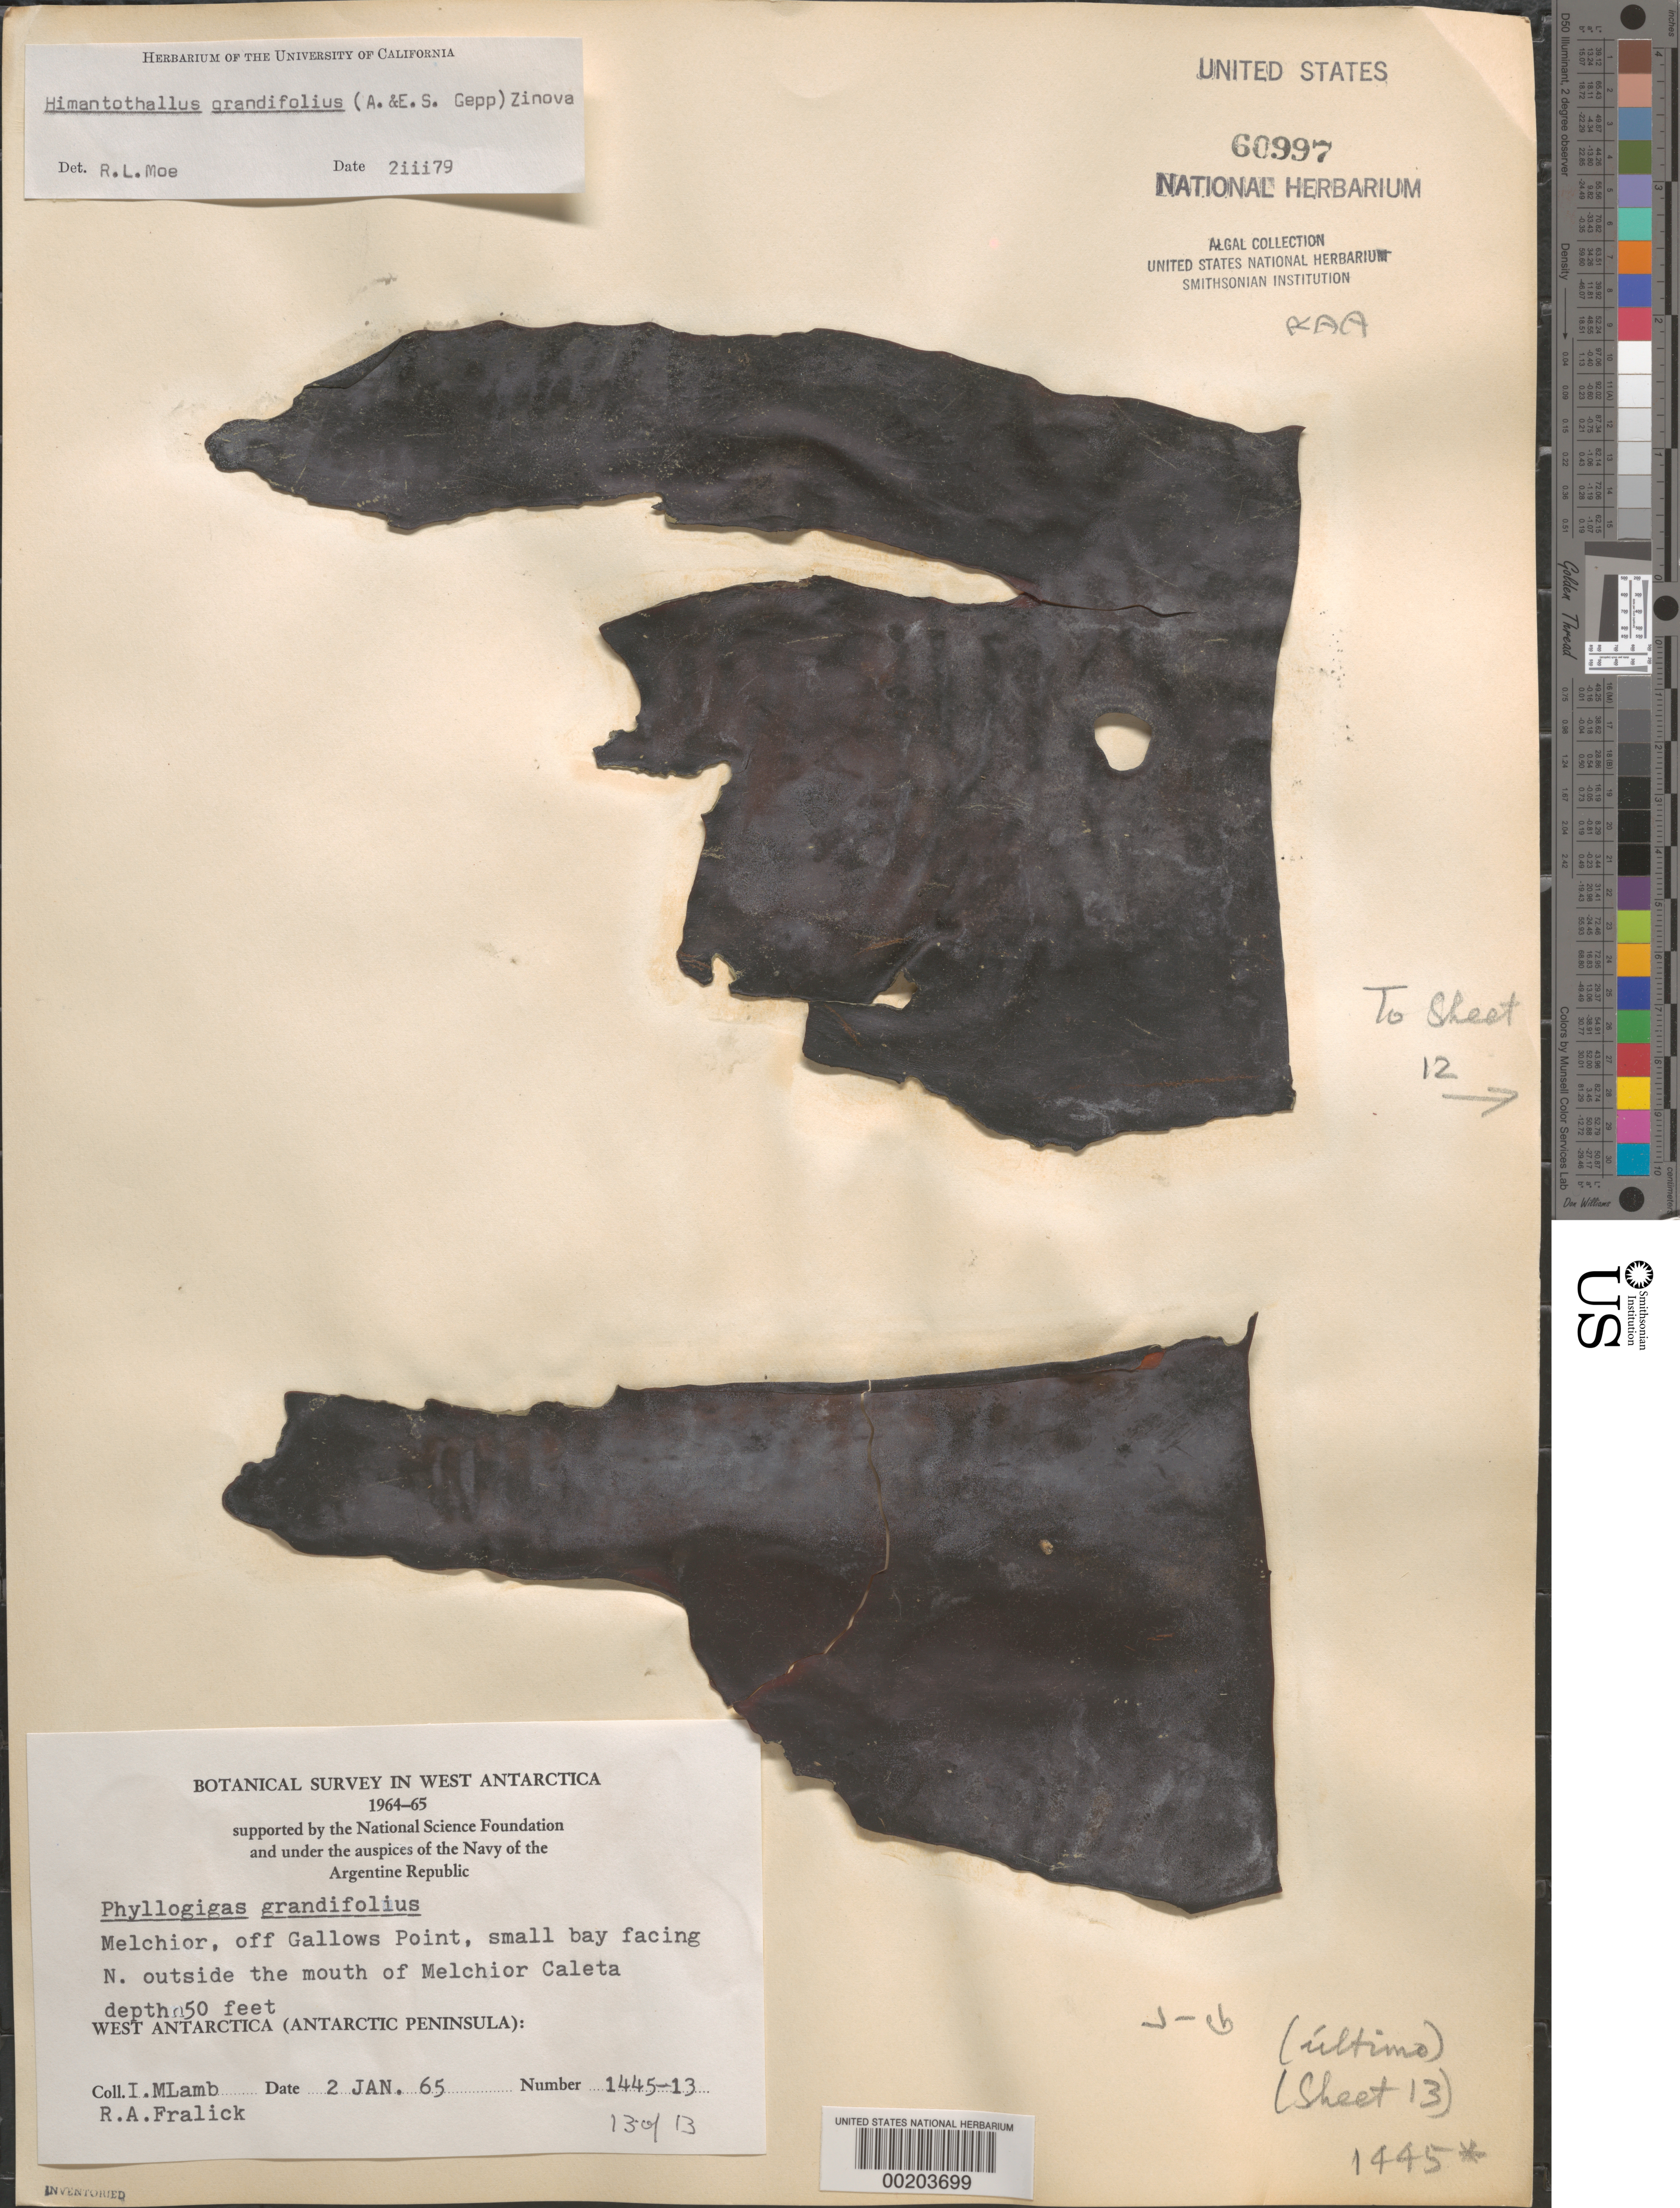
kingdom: Chromista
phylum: Ochrophyta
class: Phaeophyceae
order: Desmarestiales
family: Desmarestiaceae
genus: Himantothallus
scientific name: Himantothallus grandifolius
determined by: Moe, R. L.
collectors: I. M. Lamb & R. Fralick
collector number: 1445-13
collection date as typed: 02 Jan 1965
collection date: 1965-01-02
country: Antarctica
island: Gamma Island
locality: Off Gallows Point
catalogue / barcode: US 60997